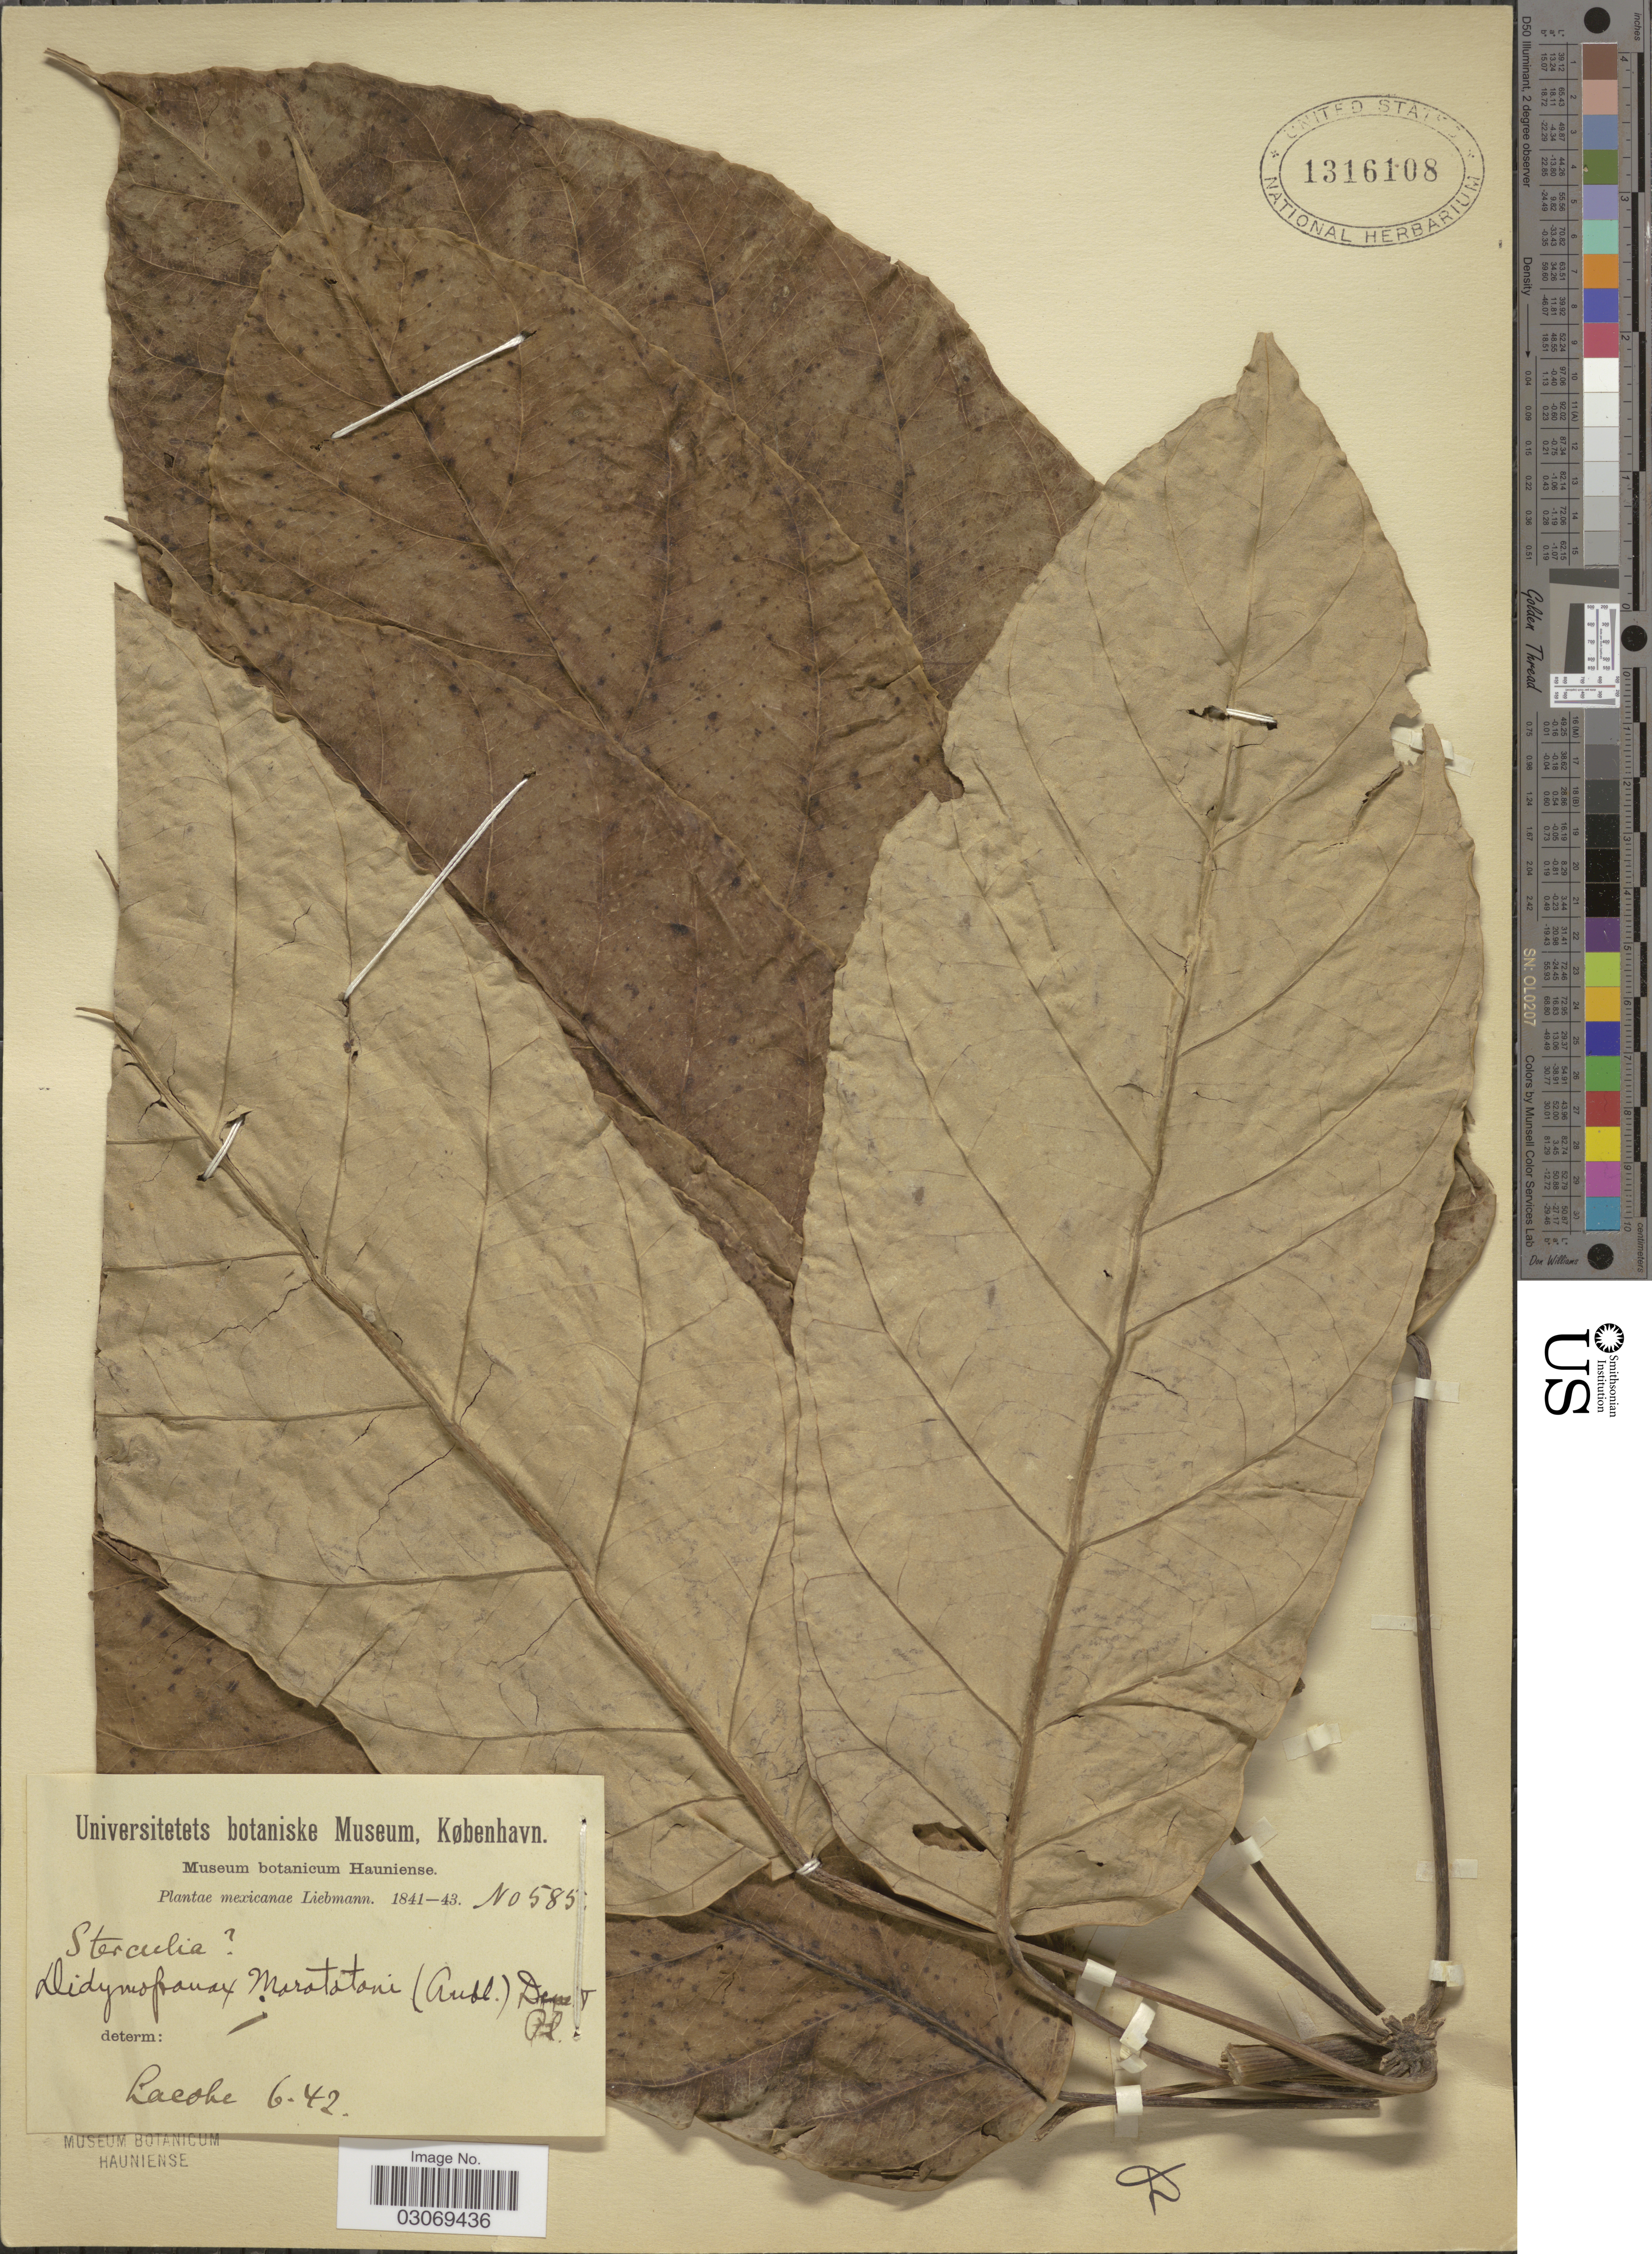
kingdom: Plantae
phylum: Tracheophyta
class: Magnoliopsida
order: Apiales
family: Araliaceae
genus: Schefflera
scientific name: Schefflera sp.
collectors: Liebmann, --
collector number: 585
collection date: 1842-06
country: Mexico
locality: Lacobe [interpreted].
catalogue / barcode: US 1316108